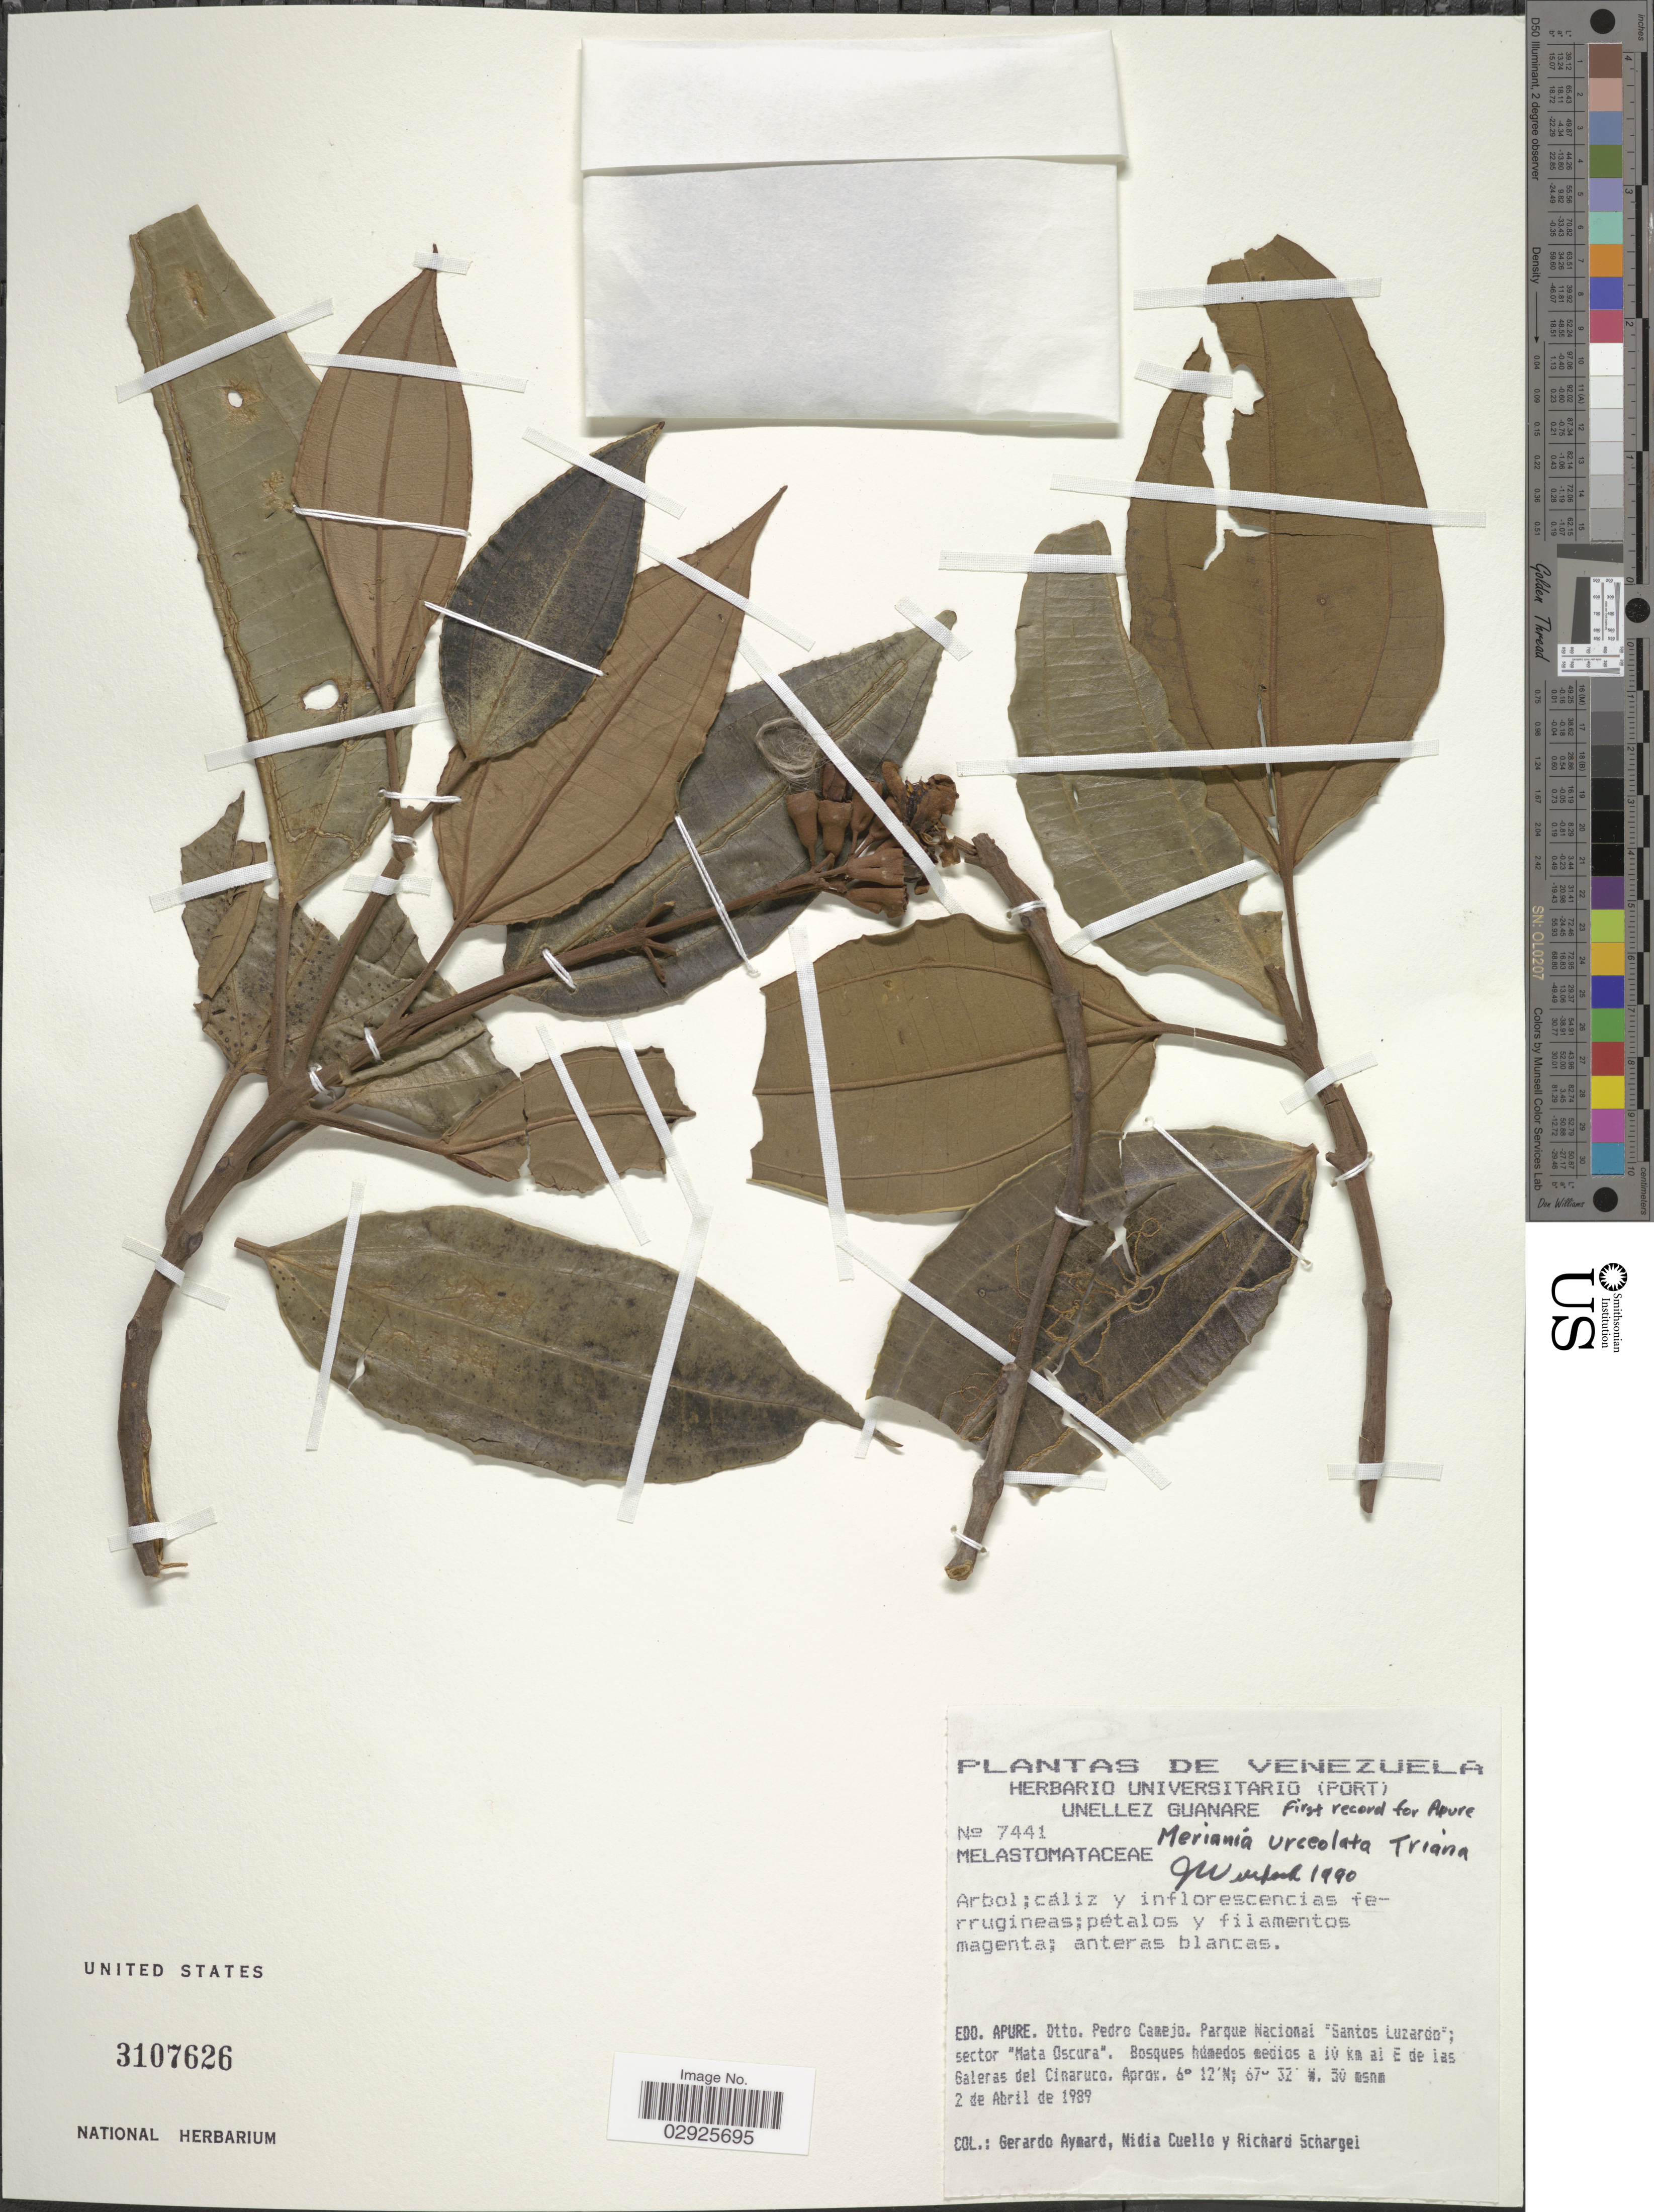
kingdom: Plantae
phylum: Tracheophyta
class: Magnoliopsida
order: Myrtales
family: Melastomataceae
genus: Meriania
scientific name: Meriania urceolata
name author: Triana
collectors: G. A. Aymard, N. L. Cuello & R. Schargel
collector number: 7441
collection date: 1989-04-02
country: Venezuela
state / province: Apure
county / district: Pedro Camejo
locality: Parque Nacional "Santos Luzardo"; sector "Mata Oscura", 10 km E Galeras del Cinaruco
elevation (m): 30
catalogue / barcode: US 3107626